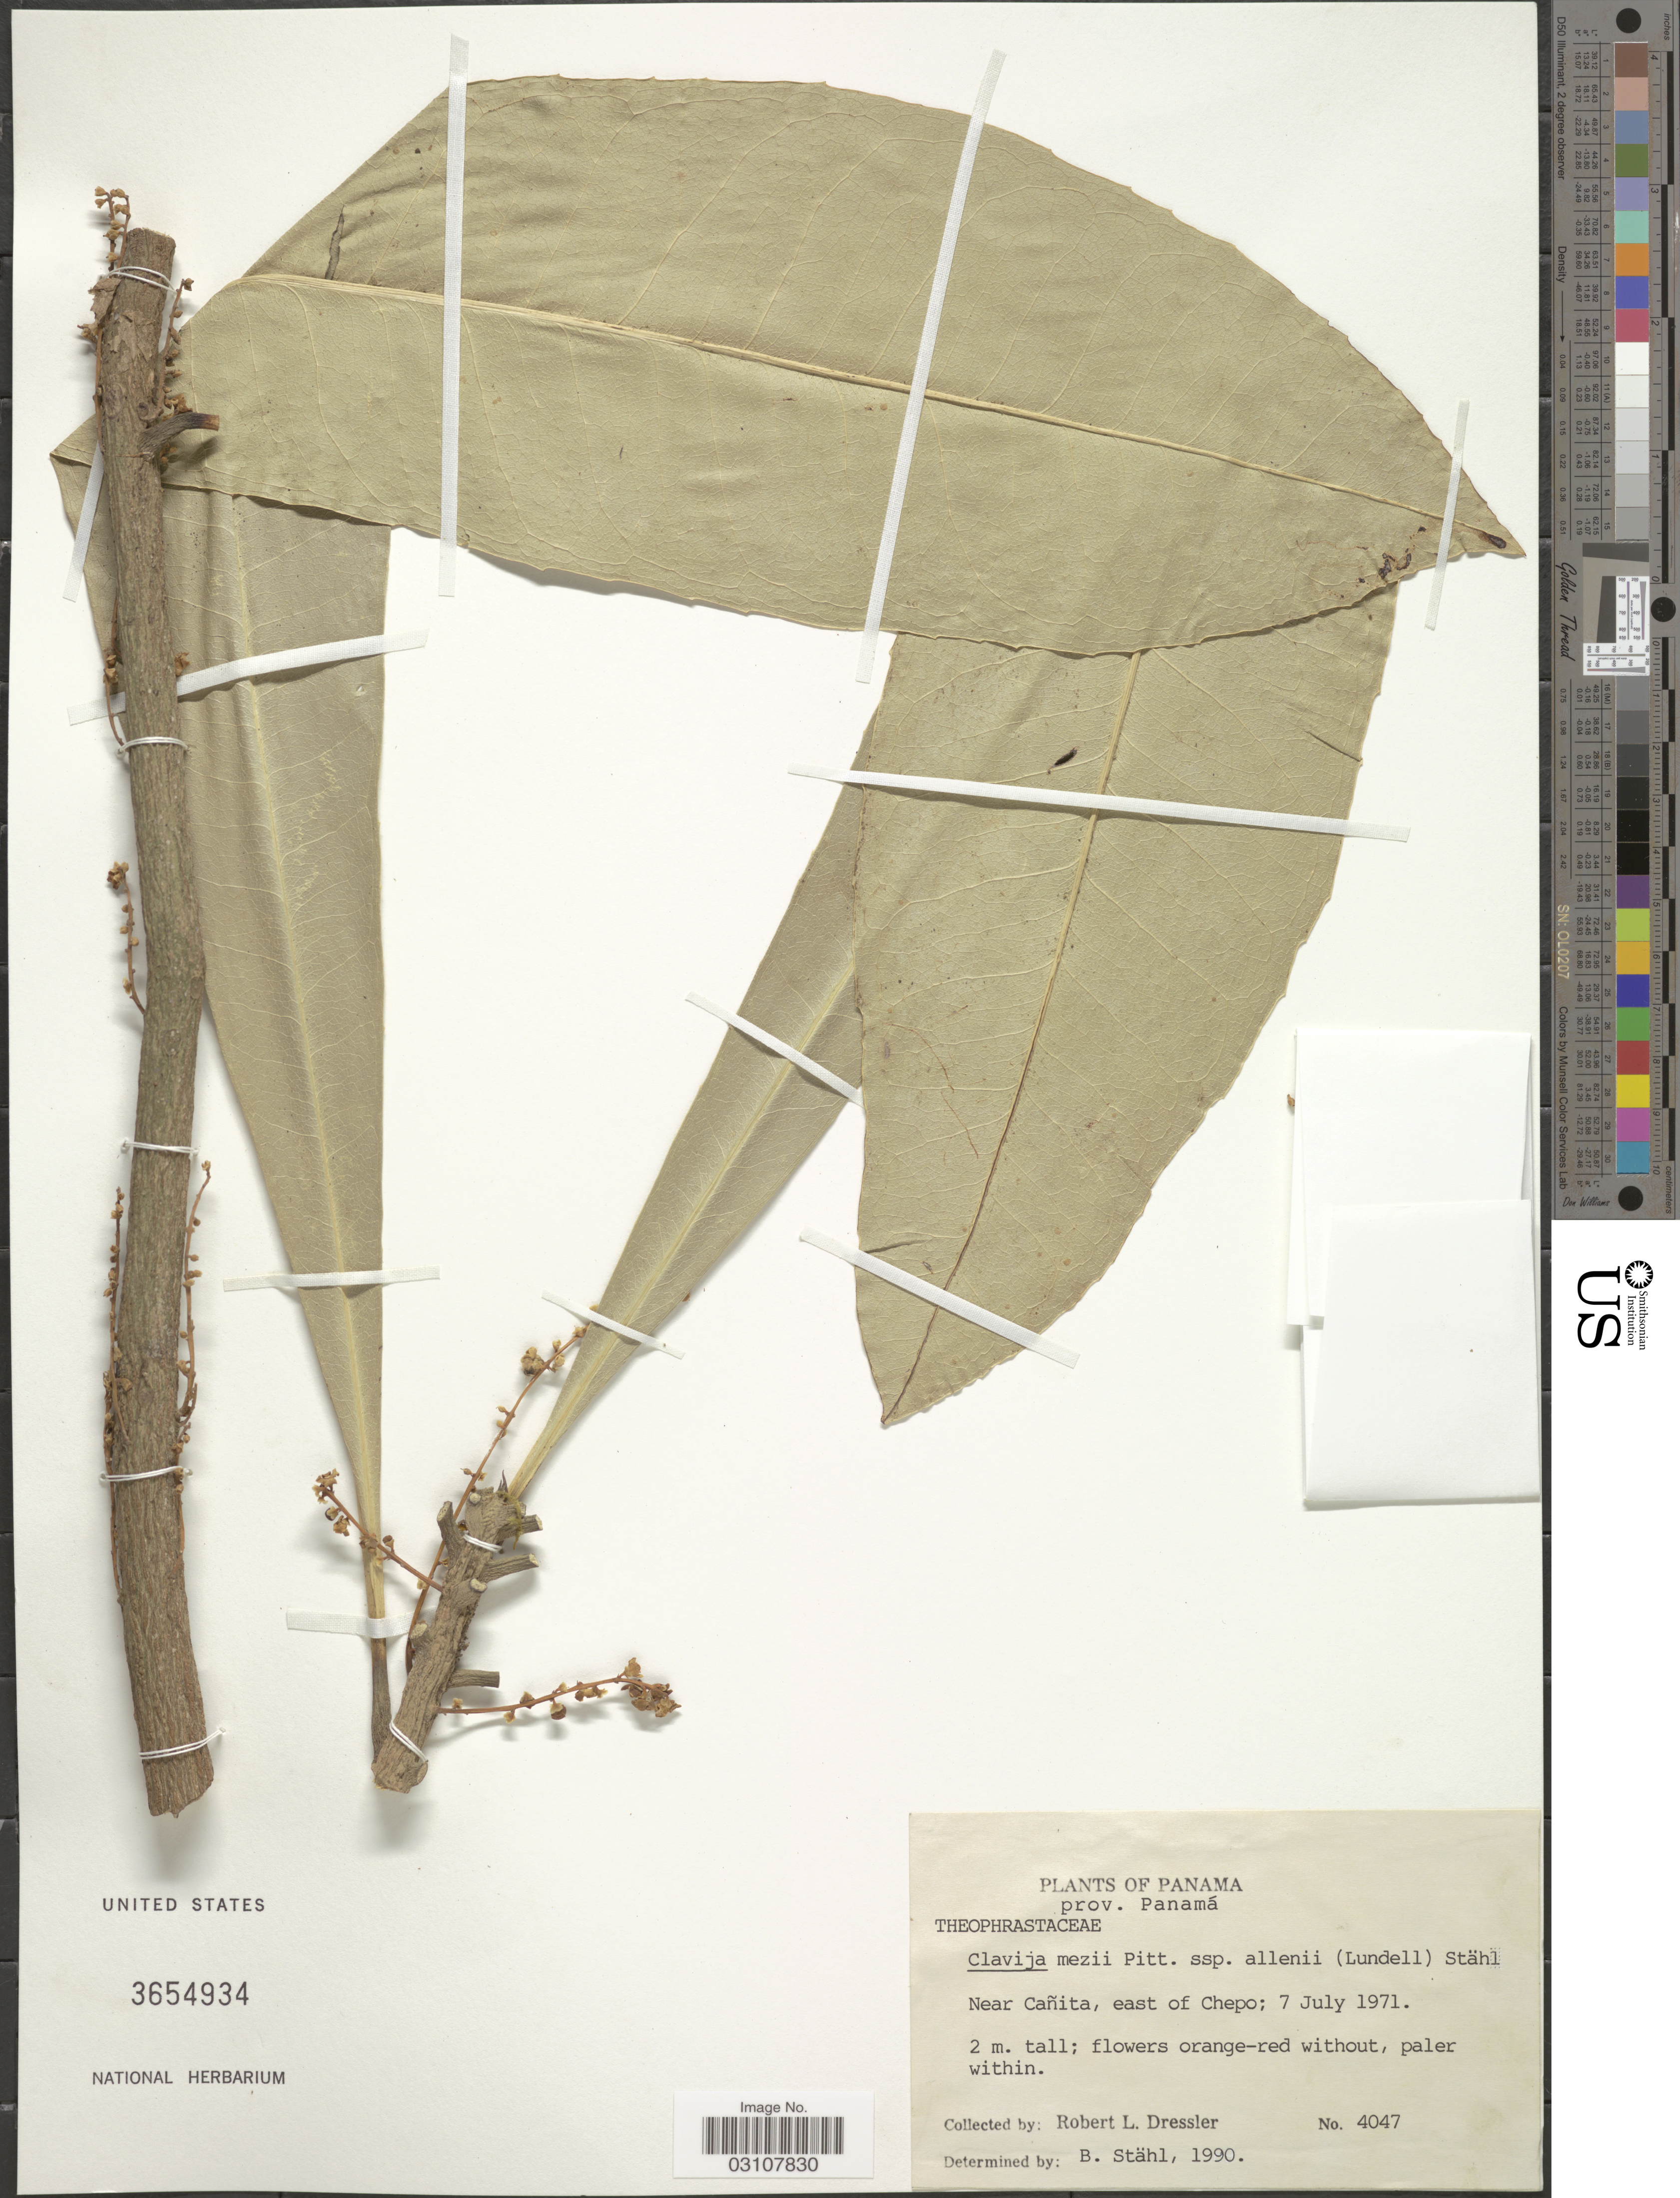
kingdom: Plantae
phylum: Tracheophyta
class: Magnoliopsida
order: Ericales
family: Primulaceae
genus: Clavija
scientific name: Clavija mezii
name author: Pittier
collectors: R. Dressler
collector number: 4047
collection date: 1971-07-07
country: Panama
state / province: Panamá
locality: Near Cañita, east of Chepo.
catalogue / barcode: US 3654934